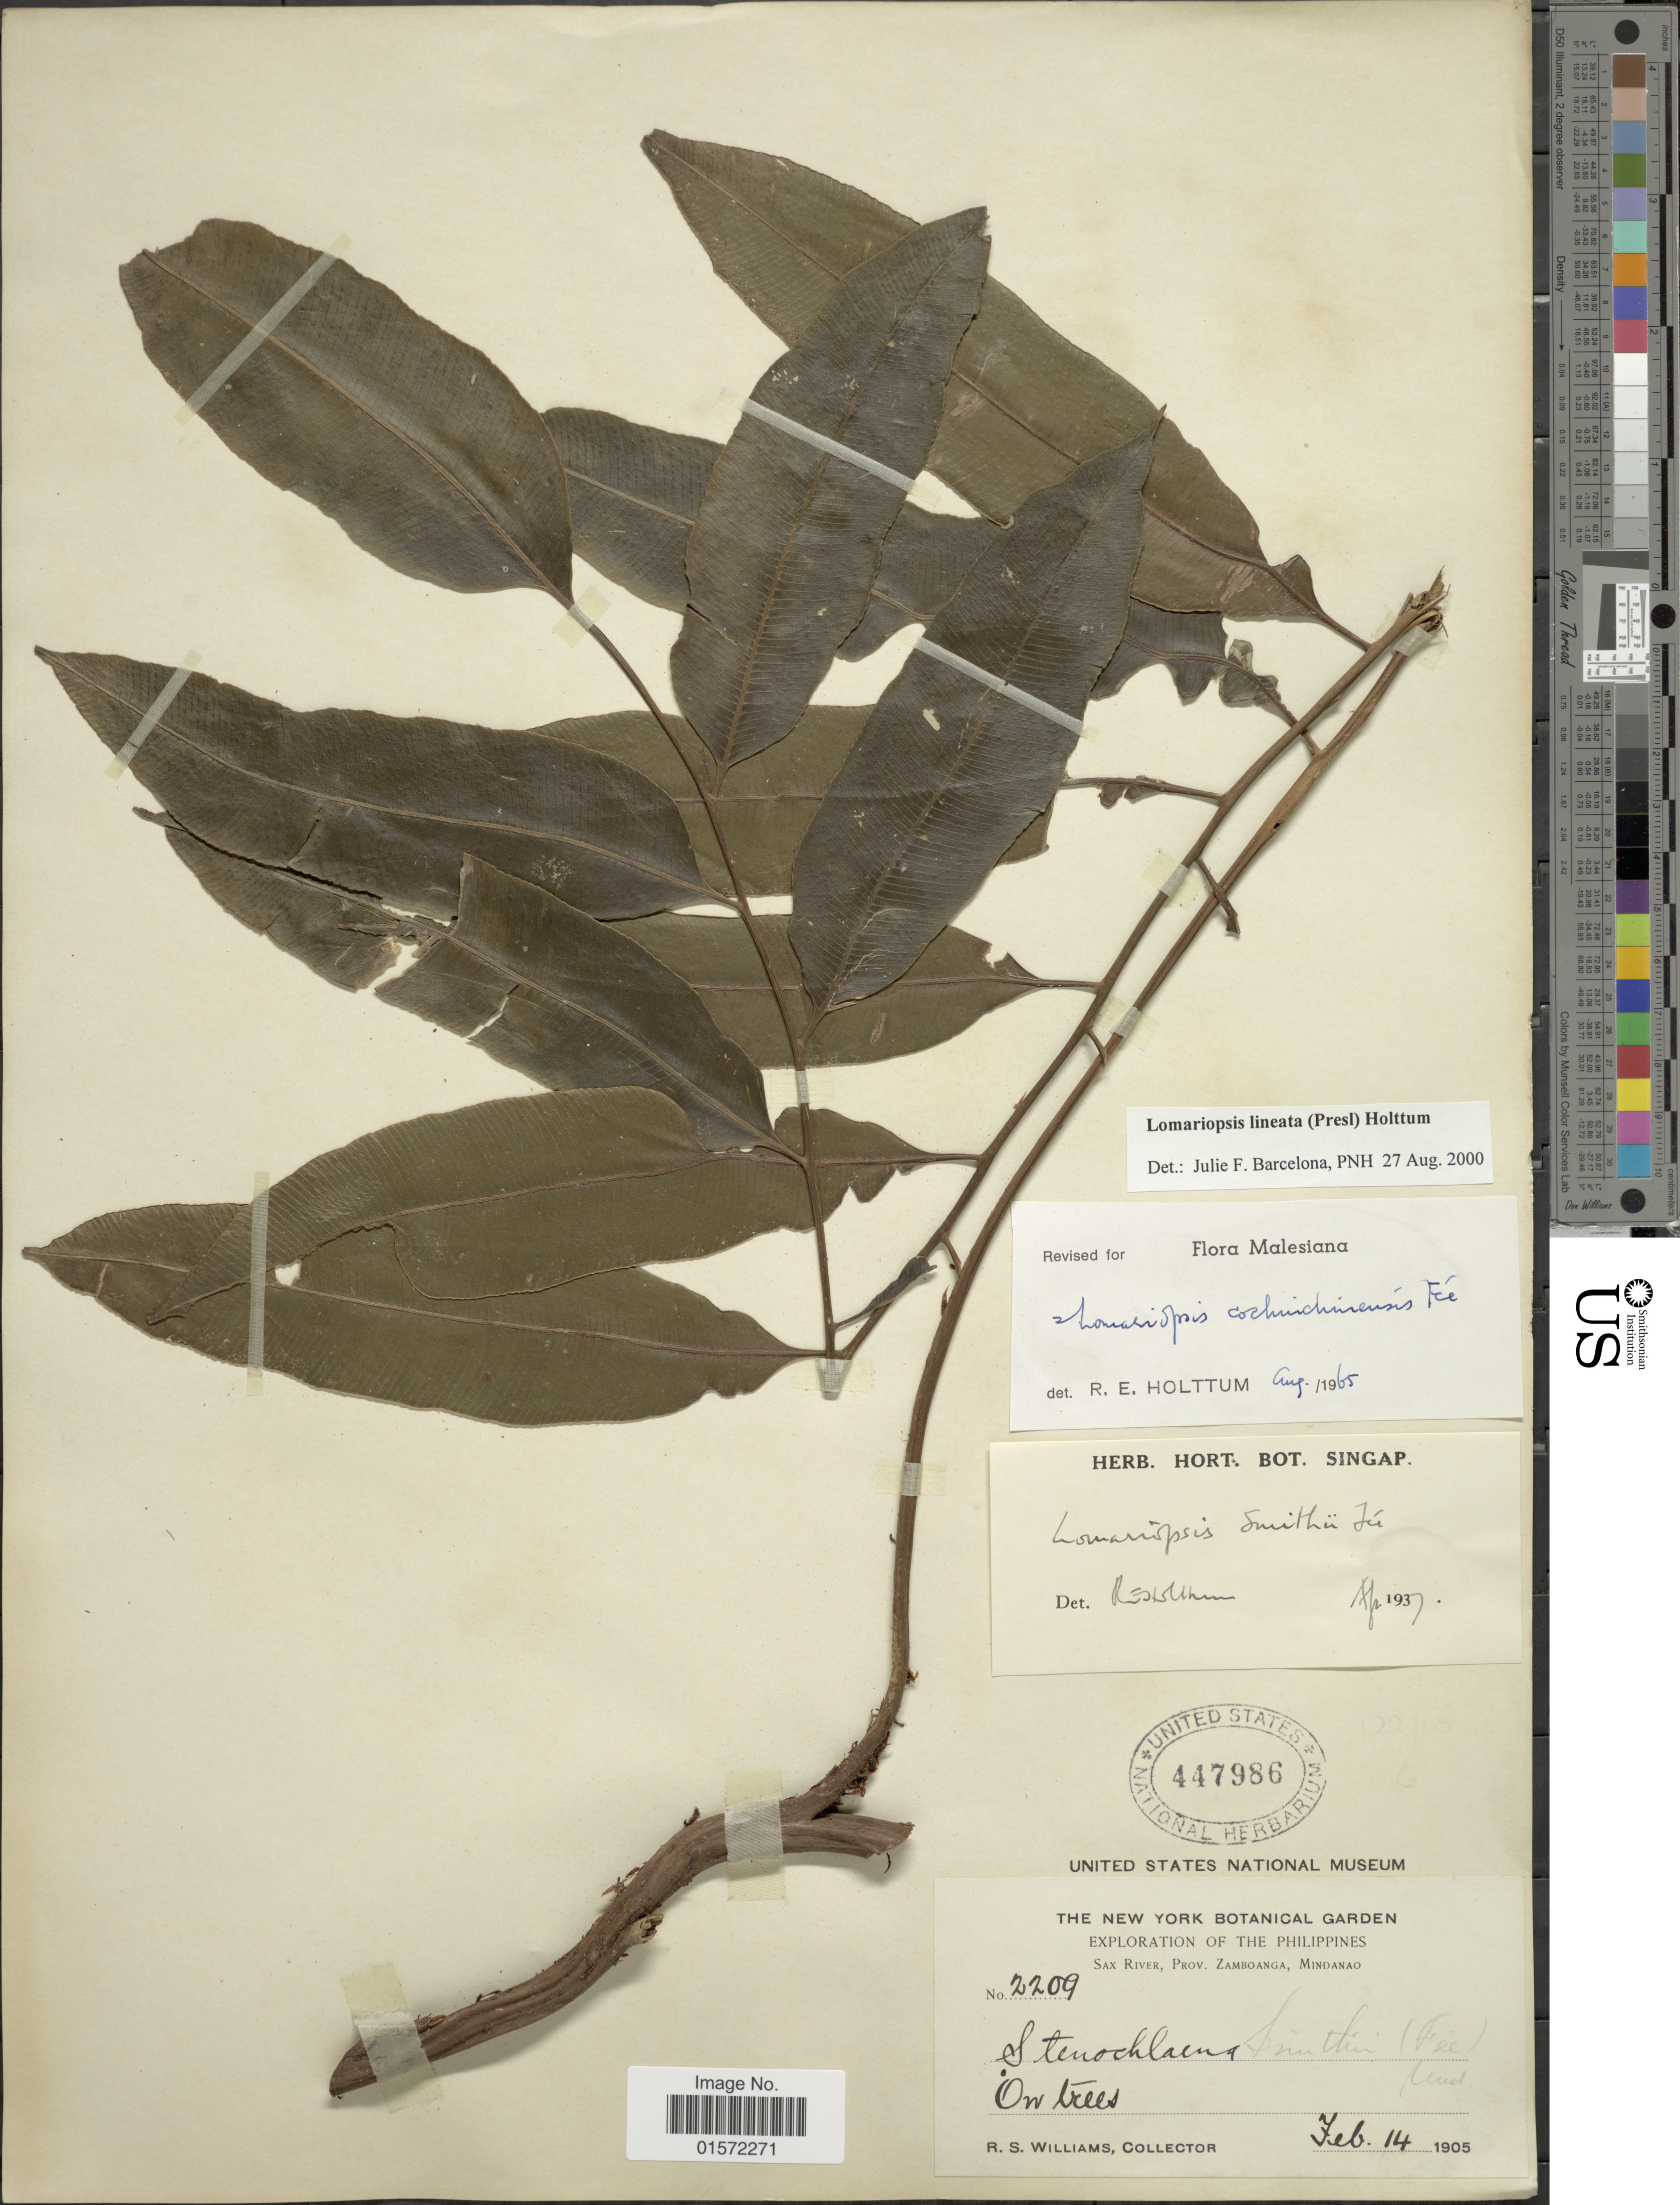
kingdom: Plantae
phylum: Tracheophyta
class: Polypodiopsida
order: Polypodiales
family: Lomariopsidaceae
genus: Lomariopsis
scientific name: Lomariopsis cochinchinensis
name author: Fée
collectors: R. S. Williams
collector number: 2209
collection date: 1905-02-14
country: Philippines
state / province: Zamboanga Peninsula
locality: Sax River, Prov. Zamboanga, Mindanao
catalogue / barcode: US 447986